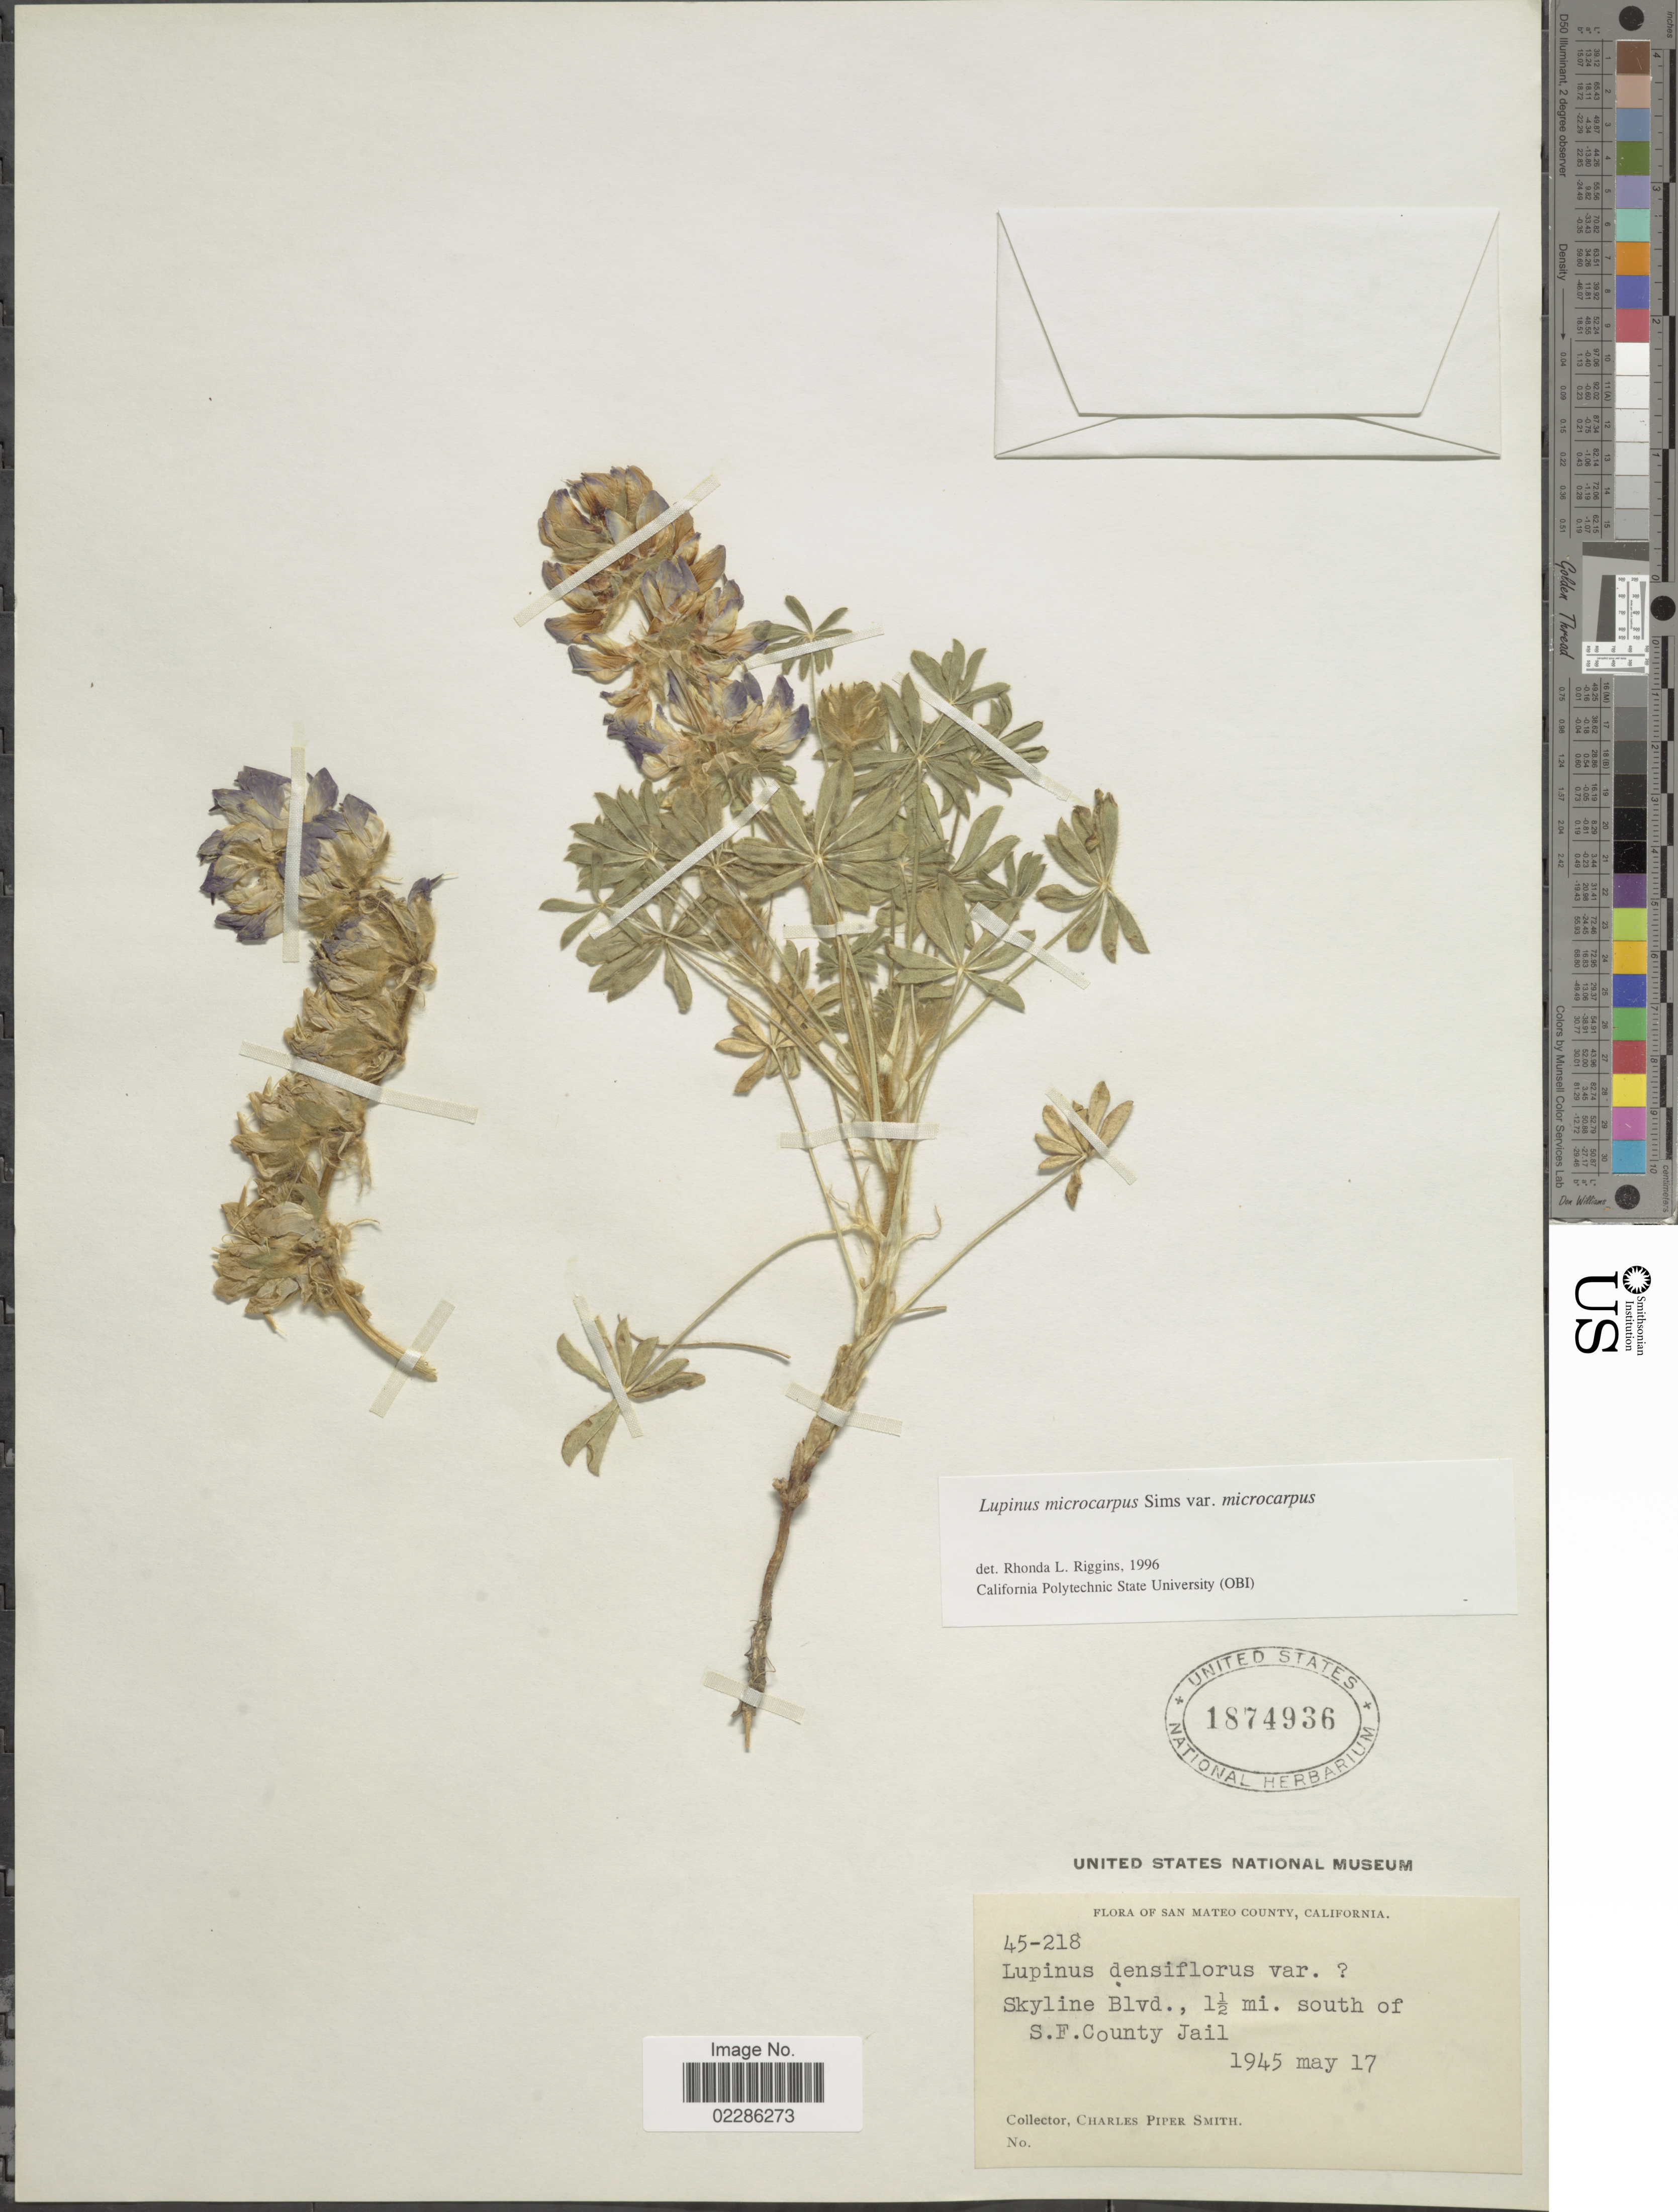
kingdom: Plantae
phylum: Tracheophyta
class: Magnoliopsida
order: Fabales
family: Fabaceae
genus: Lupinus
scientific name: Lupinus microcarpus var. microcarpus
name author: Sims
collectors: C. P. Smith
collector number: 45-218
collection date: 1945-05-17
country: United States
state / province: California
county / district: San Mateo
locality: San Mateo County, Skyline Blvd., 1½ mi south of S.F County Jail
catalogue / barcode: US 1874936